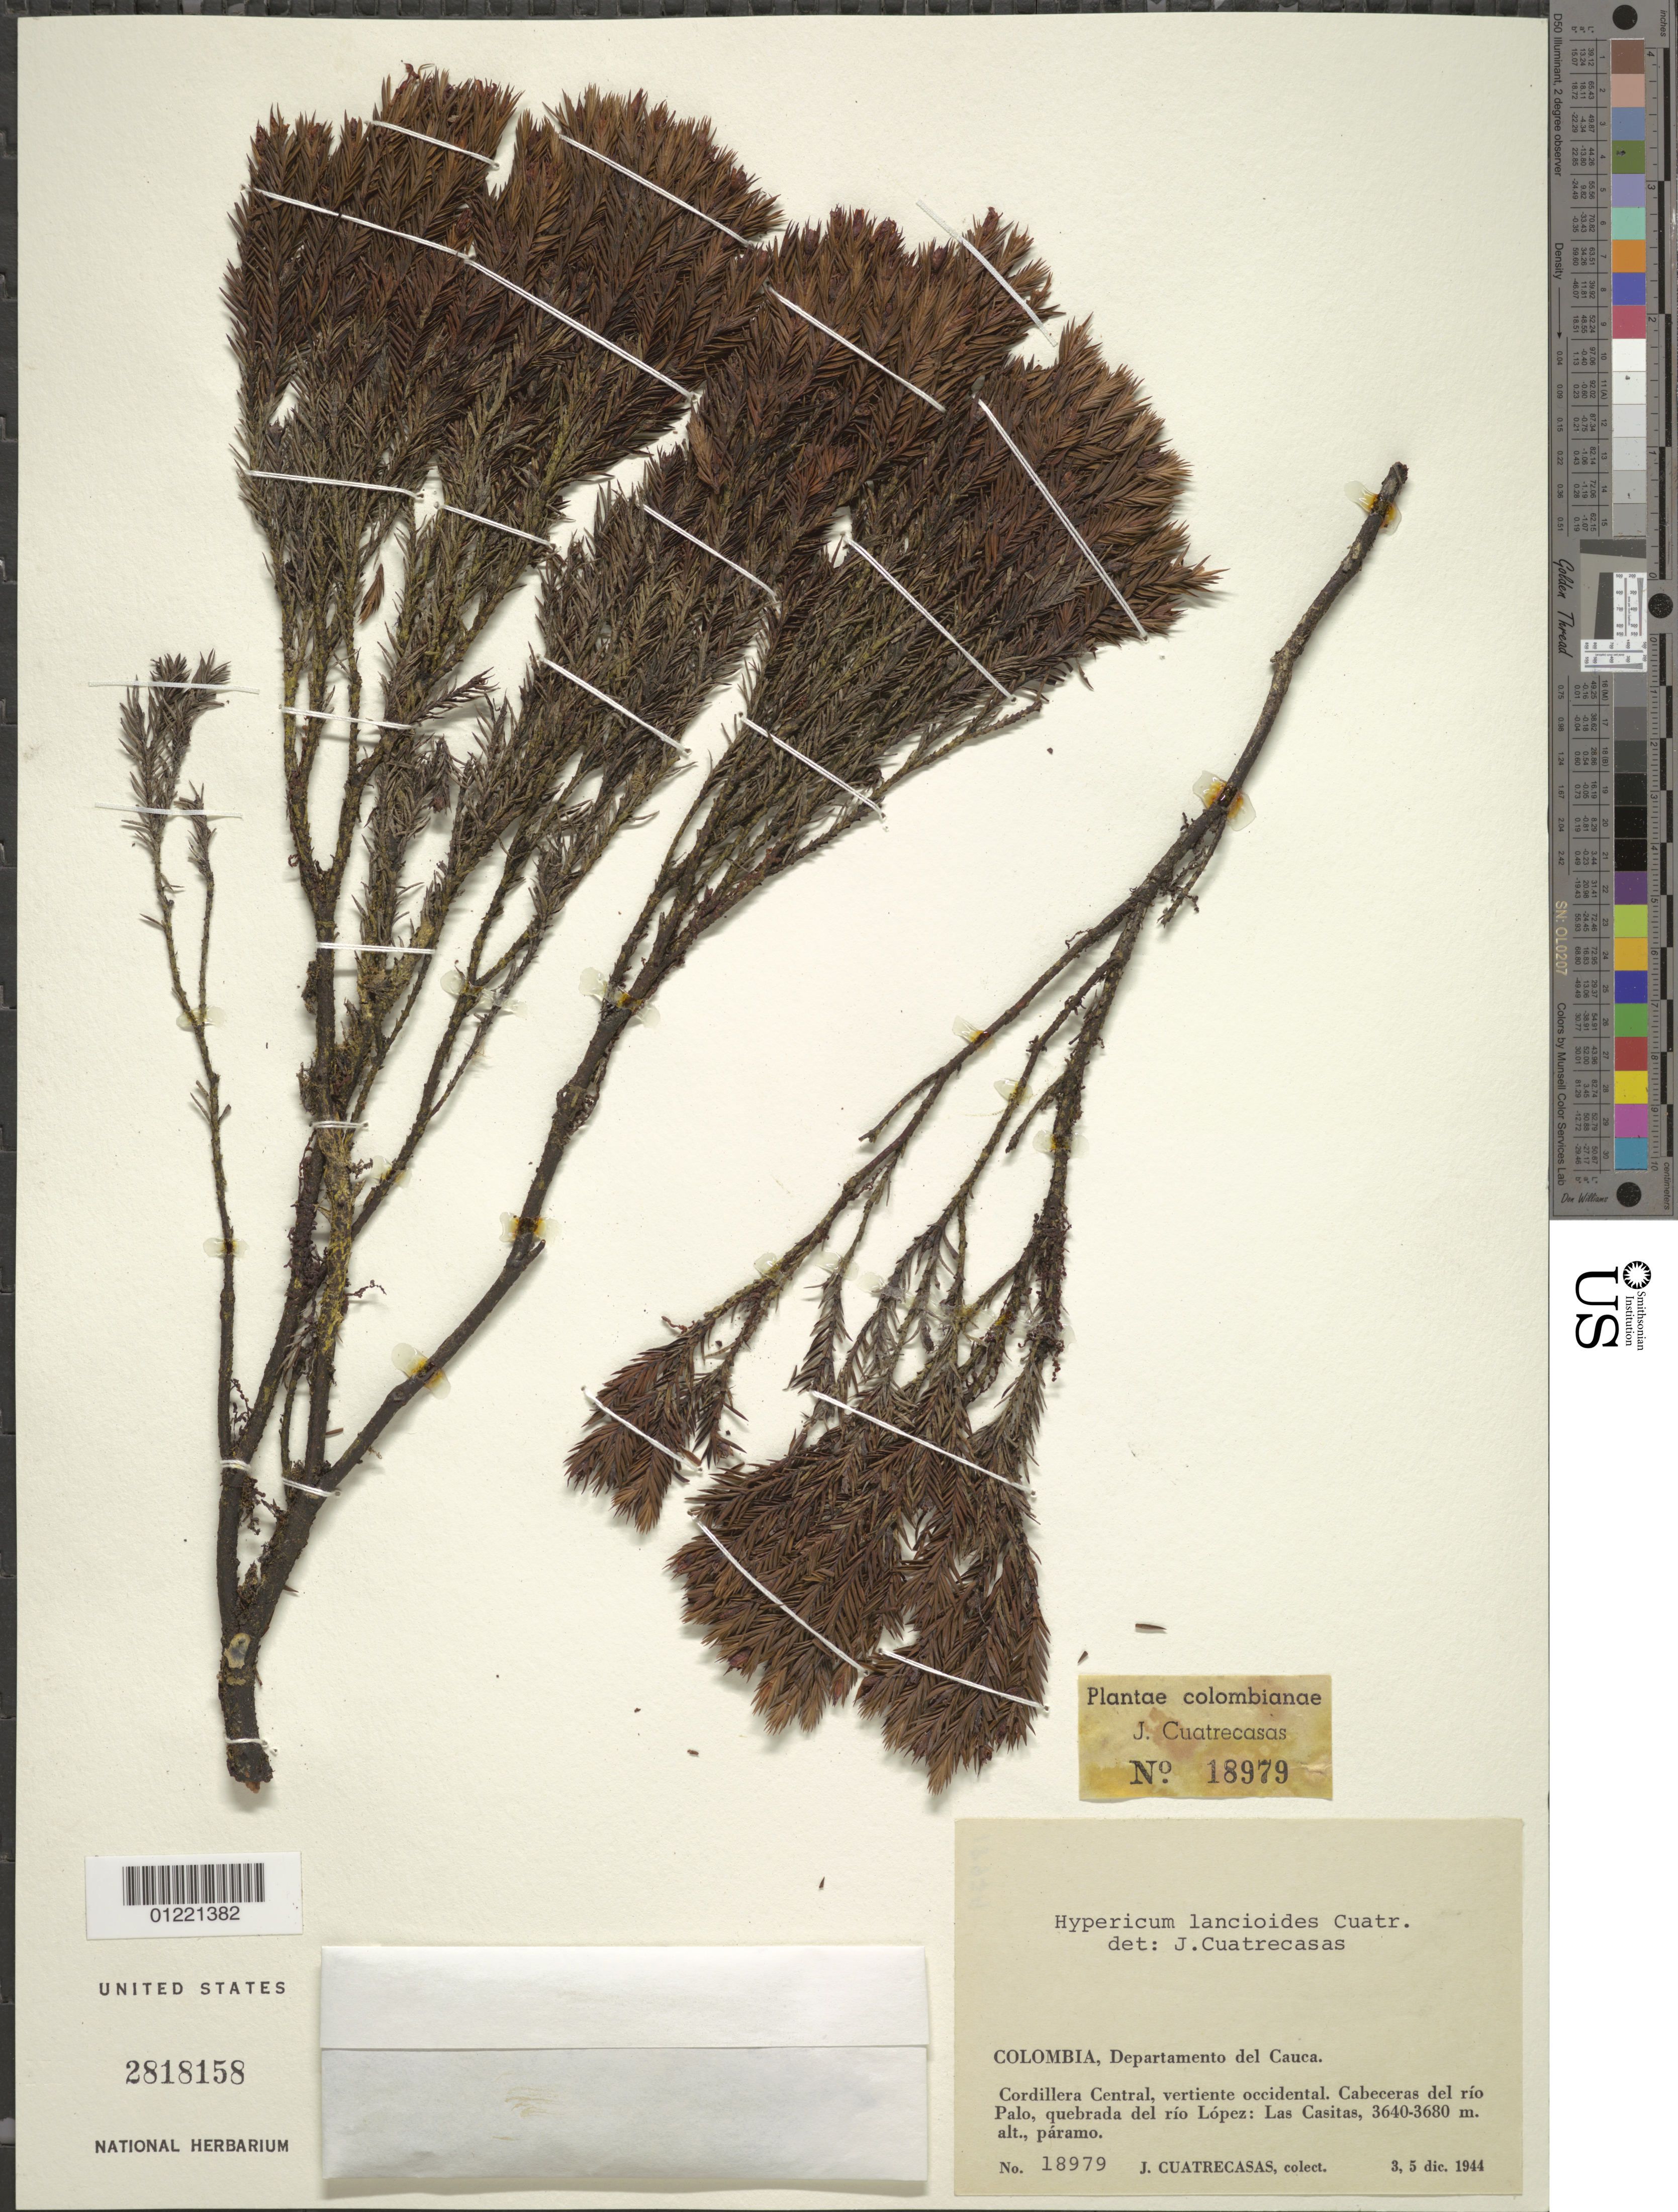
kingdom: Plantae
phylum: Tracheophyta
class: Magnoliopsida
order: Malpighiales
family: Hypericaceae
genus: Hypericum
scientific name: Hypericum lancioides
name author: Cuatrec.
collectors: J. Cuatrecasas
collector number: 18979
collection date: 1944-12-03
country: Colombia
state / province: Cauca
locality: Cordillera Central, vertiente occidental, Cabeceras del rio Palo, Quebrada del río Lopez: Las Casitas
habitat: páramo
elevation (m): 3640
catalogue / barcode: US 2818158